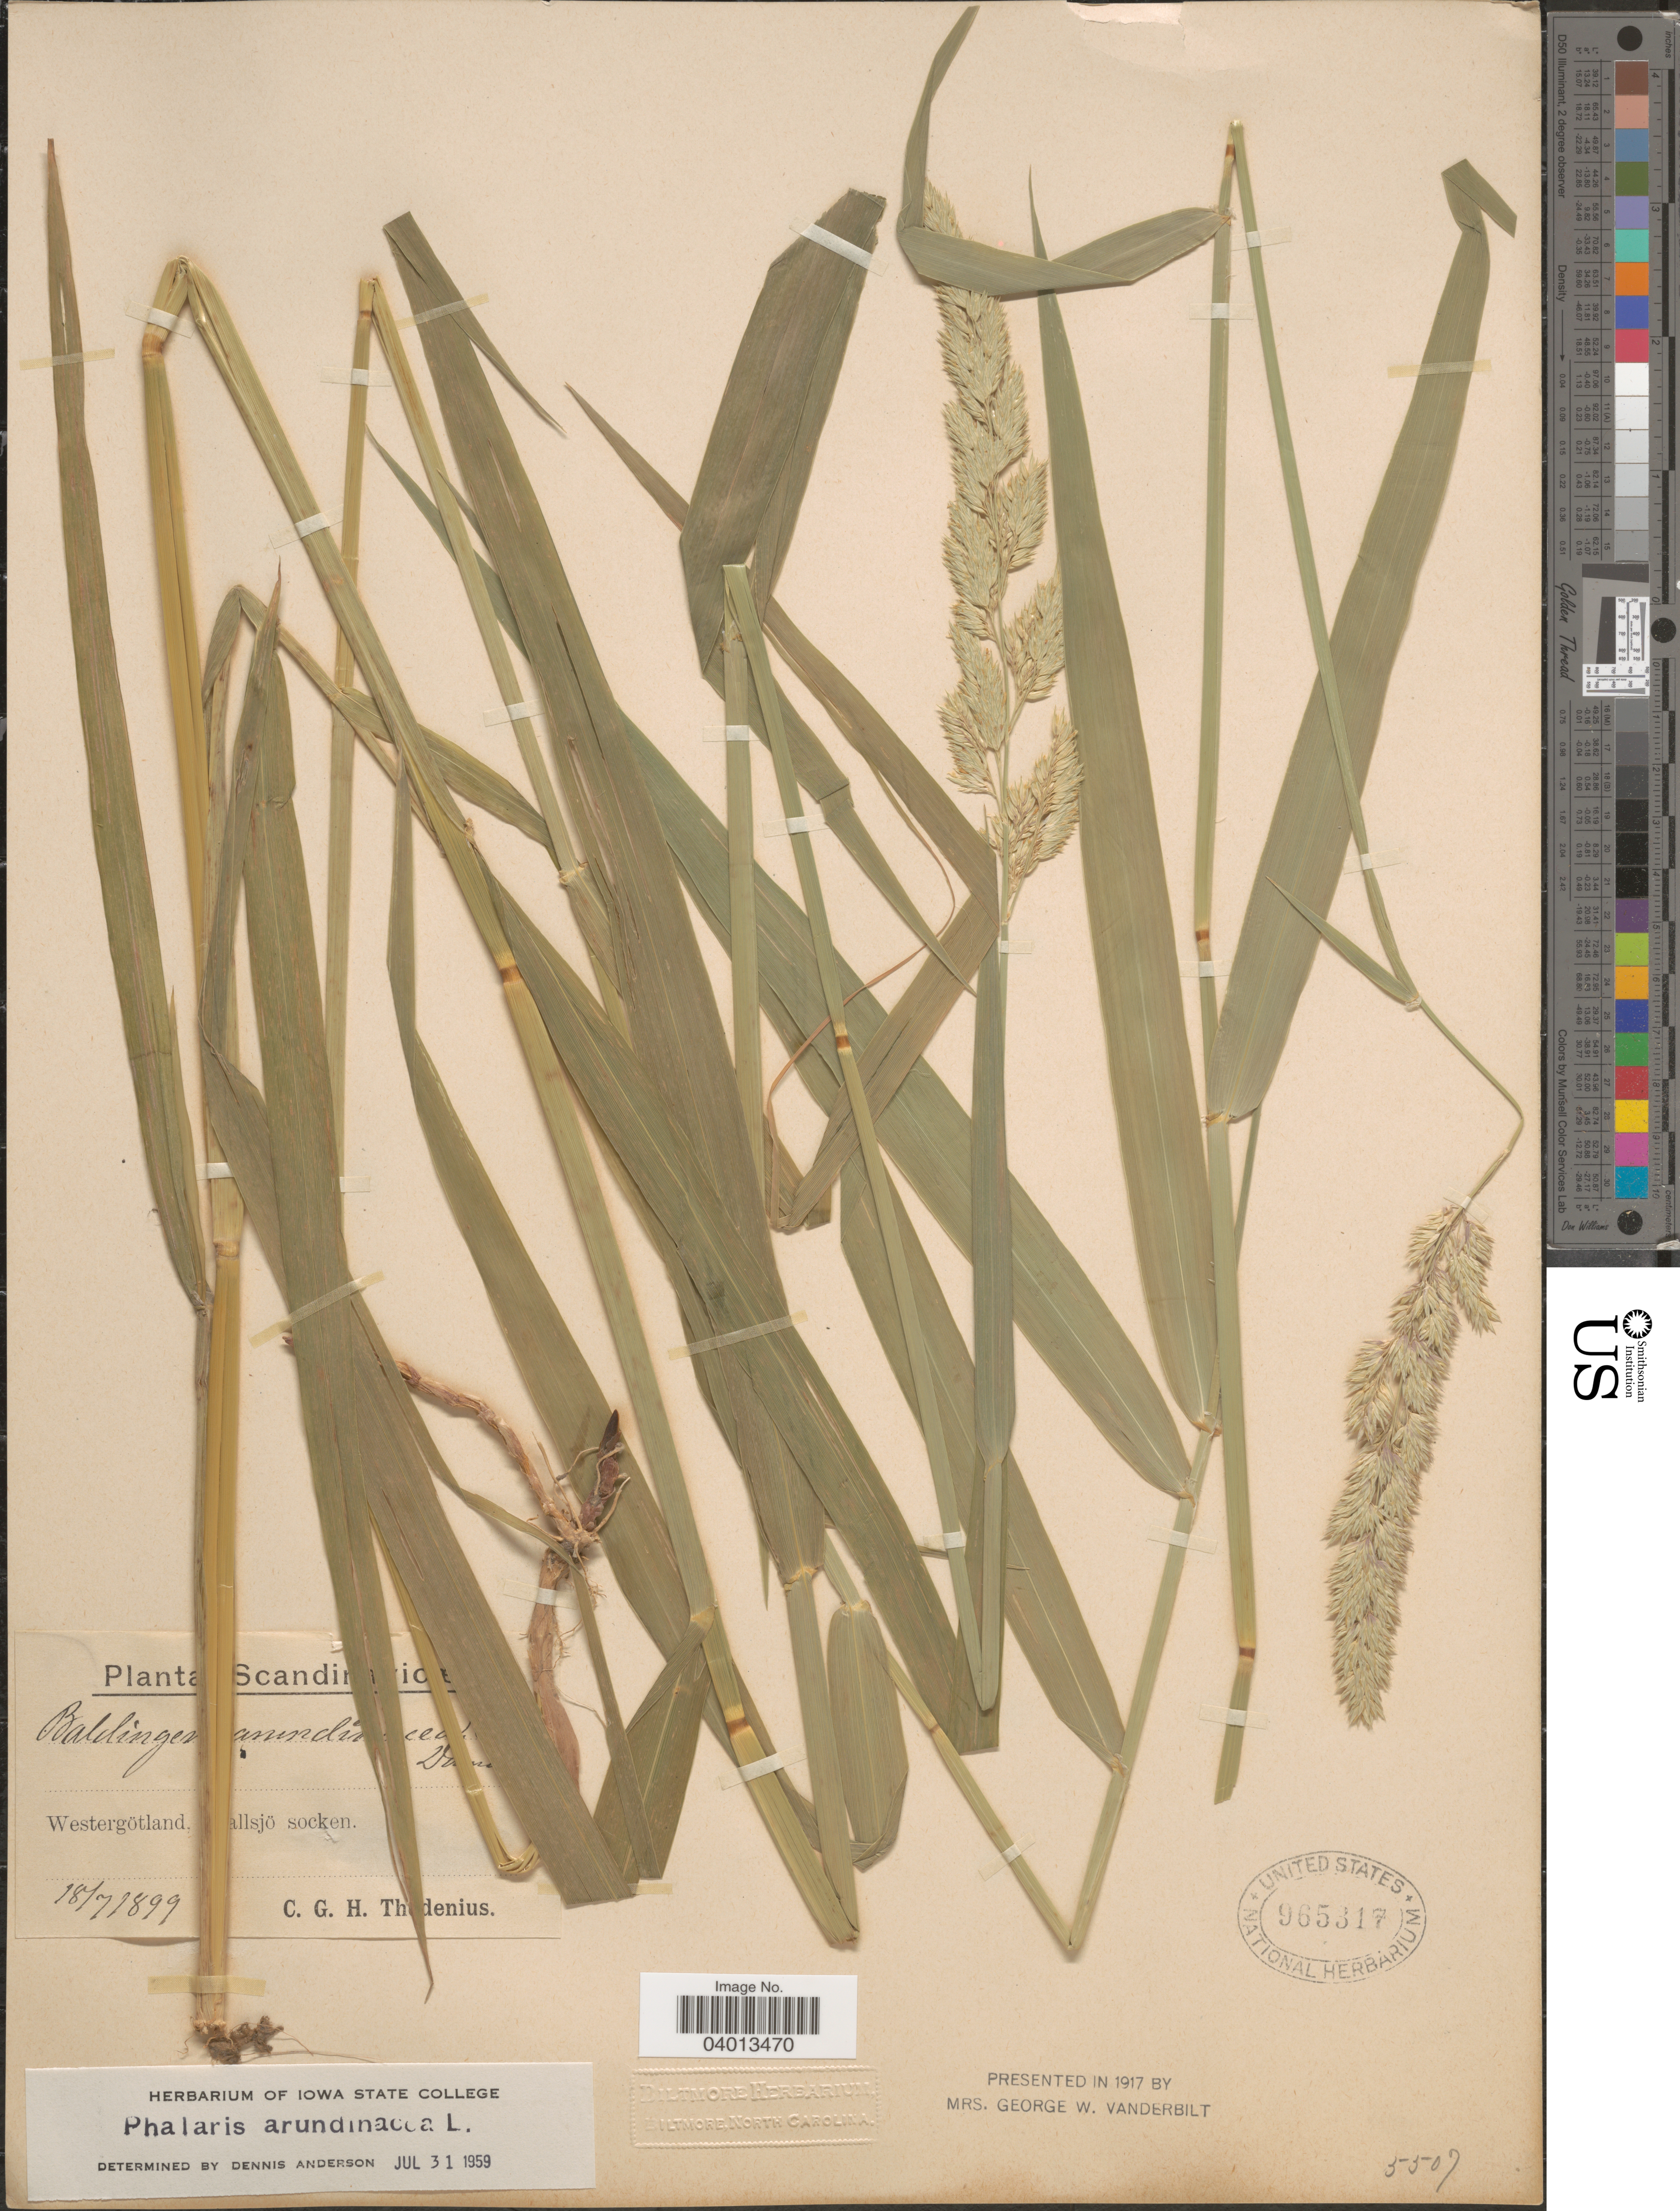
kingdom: Plantae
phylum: Tracheophyta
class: Liliopsida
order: Poales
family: Poaceae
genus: Phalaris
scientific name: Phalaris arundinacea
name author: L.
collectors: C. Thedenius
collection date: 1899-07-18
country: Sweden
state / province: Västra Götaland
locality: Scandinavicæ. Westergötland, [illegible text]allsjö socken.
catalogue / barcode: US 965317